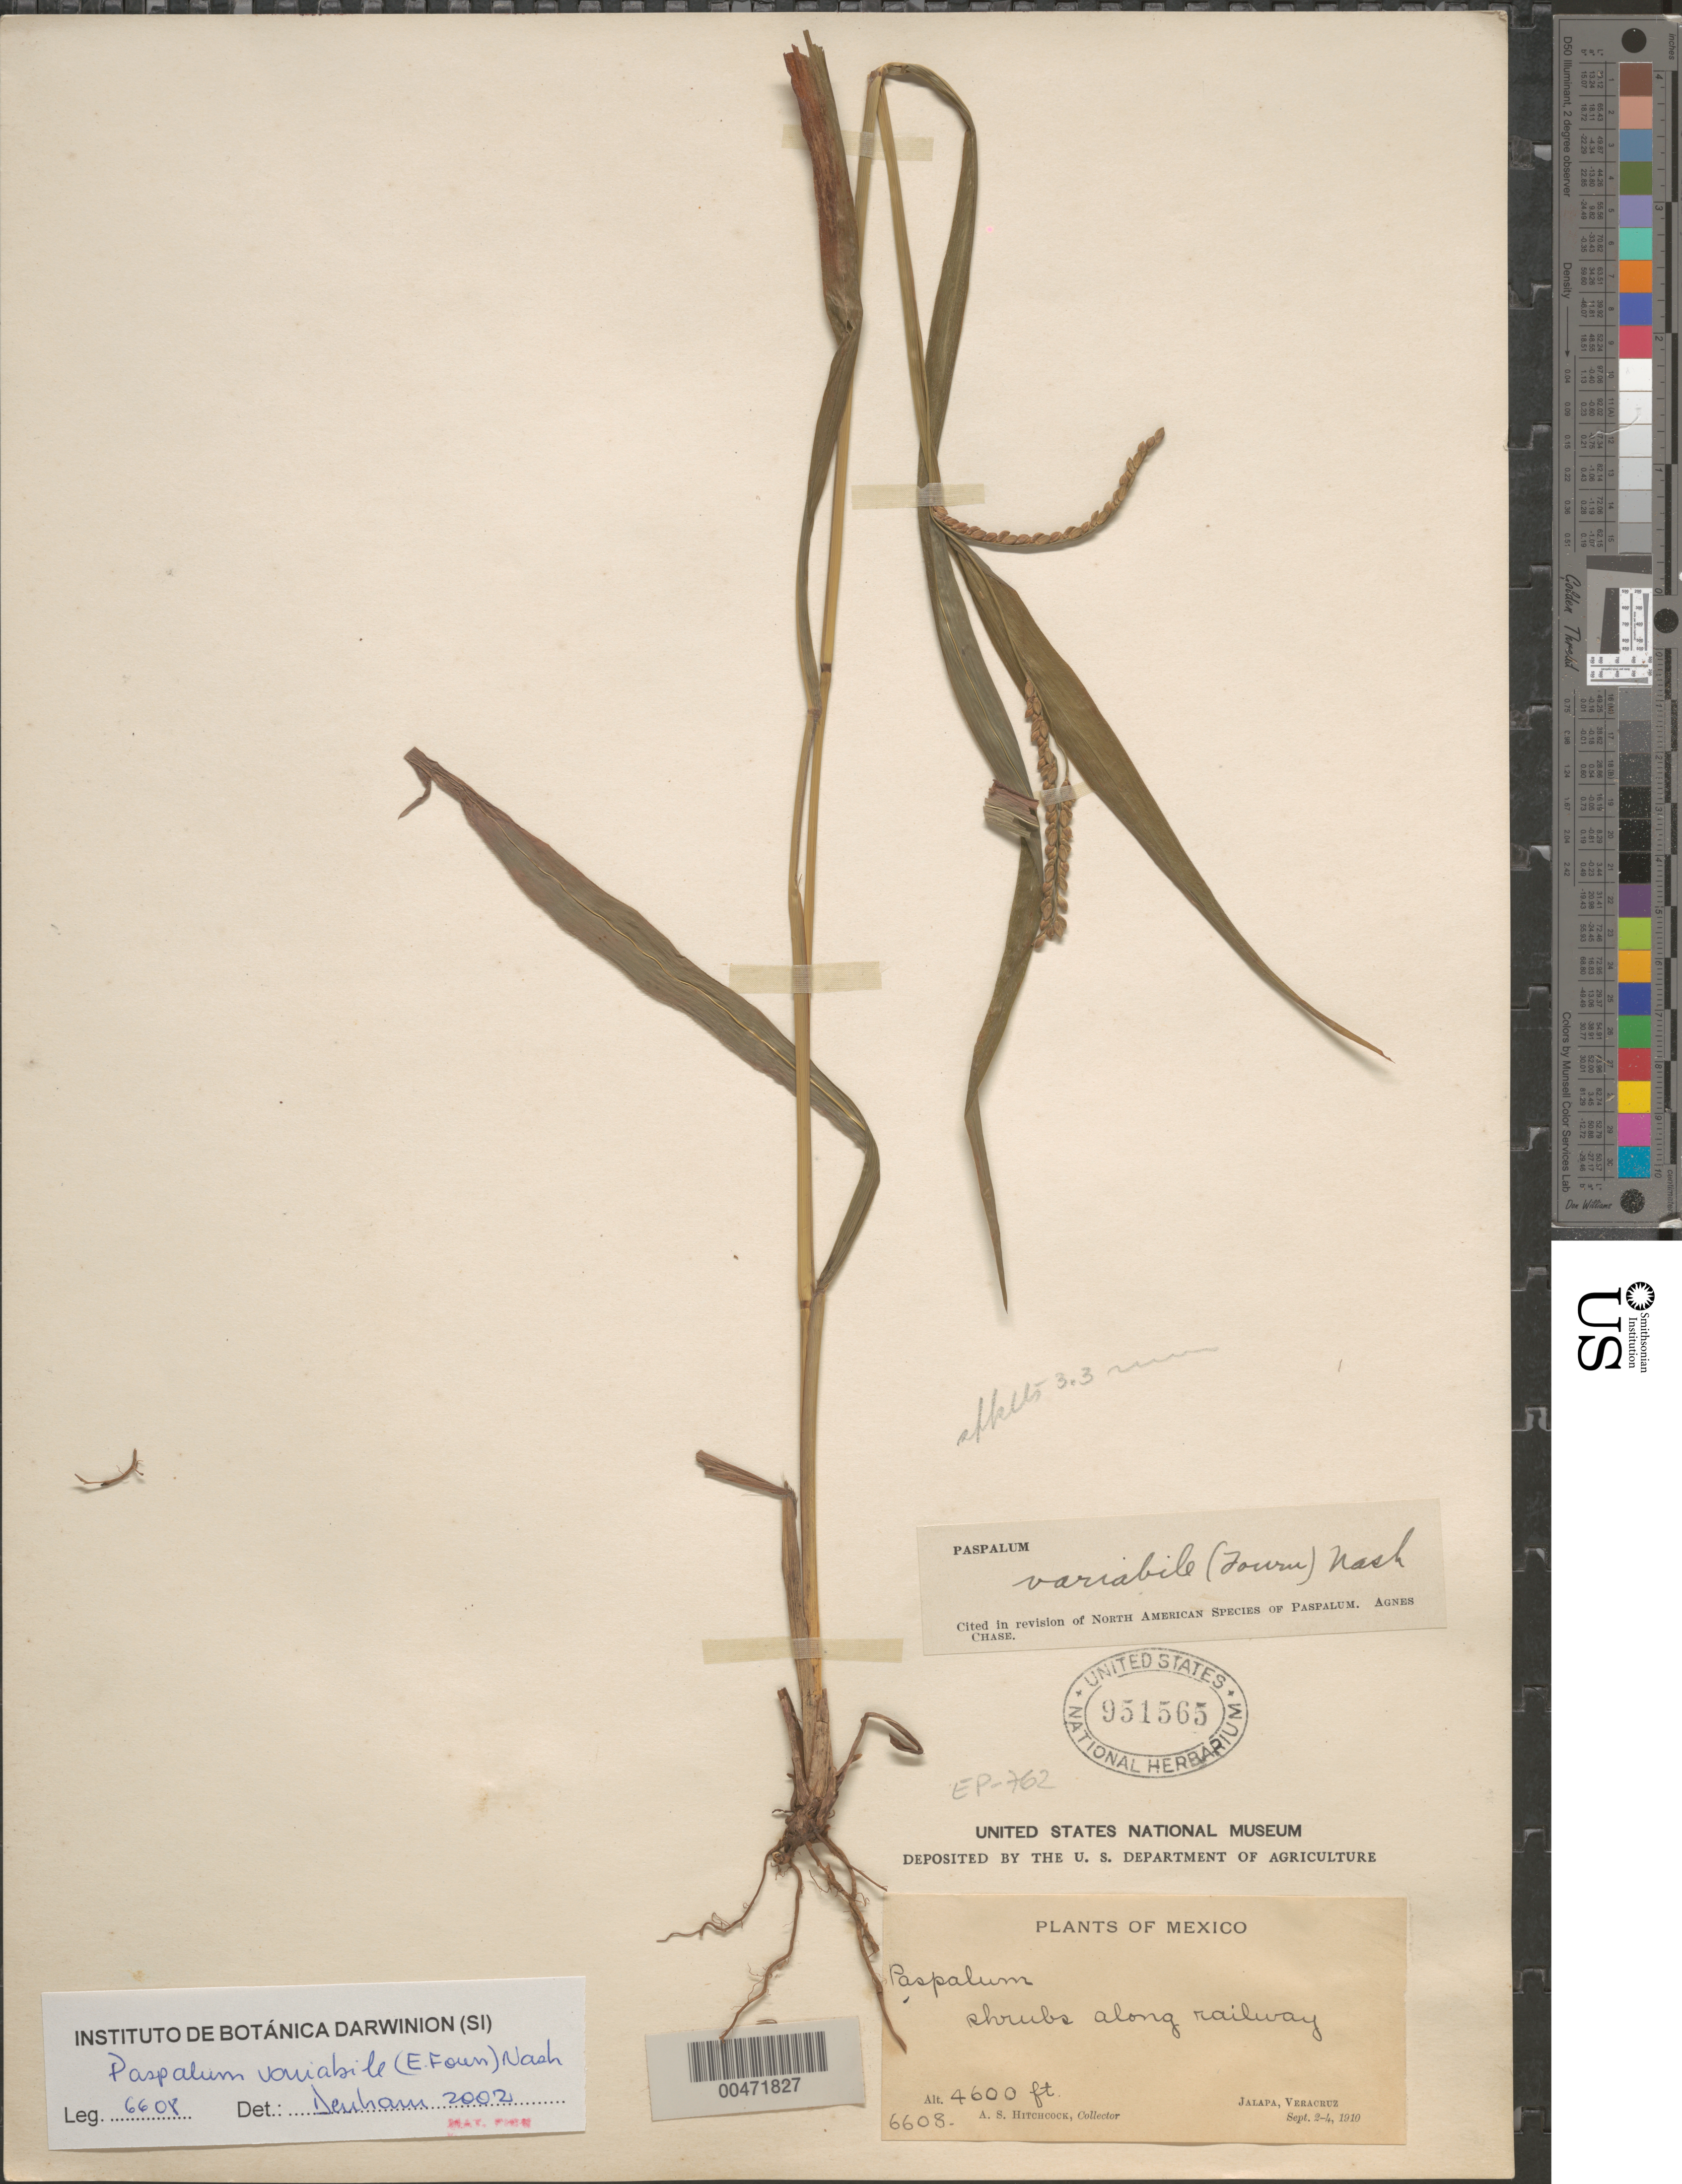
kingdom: Plantae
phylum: Tracheophyta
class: Liliopsida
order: Poales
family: Poaceae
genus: Paspalum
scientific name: Paspalum variabile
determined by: Chase, [M.] Agnes, (US)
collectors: A. S. Hitchcock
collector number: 6608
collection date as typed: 2 Sep 1910 to 4 Sep 1910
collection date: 1910-09-02/1910-09-04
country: Mexico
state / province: Veracruz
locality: Jalapa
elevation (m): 1402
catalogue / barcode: US 951565